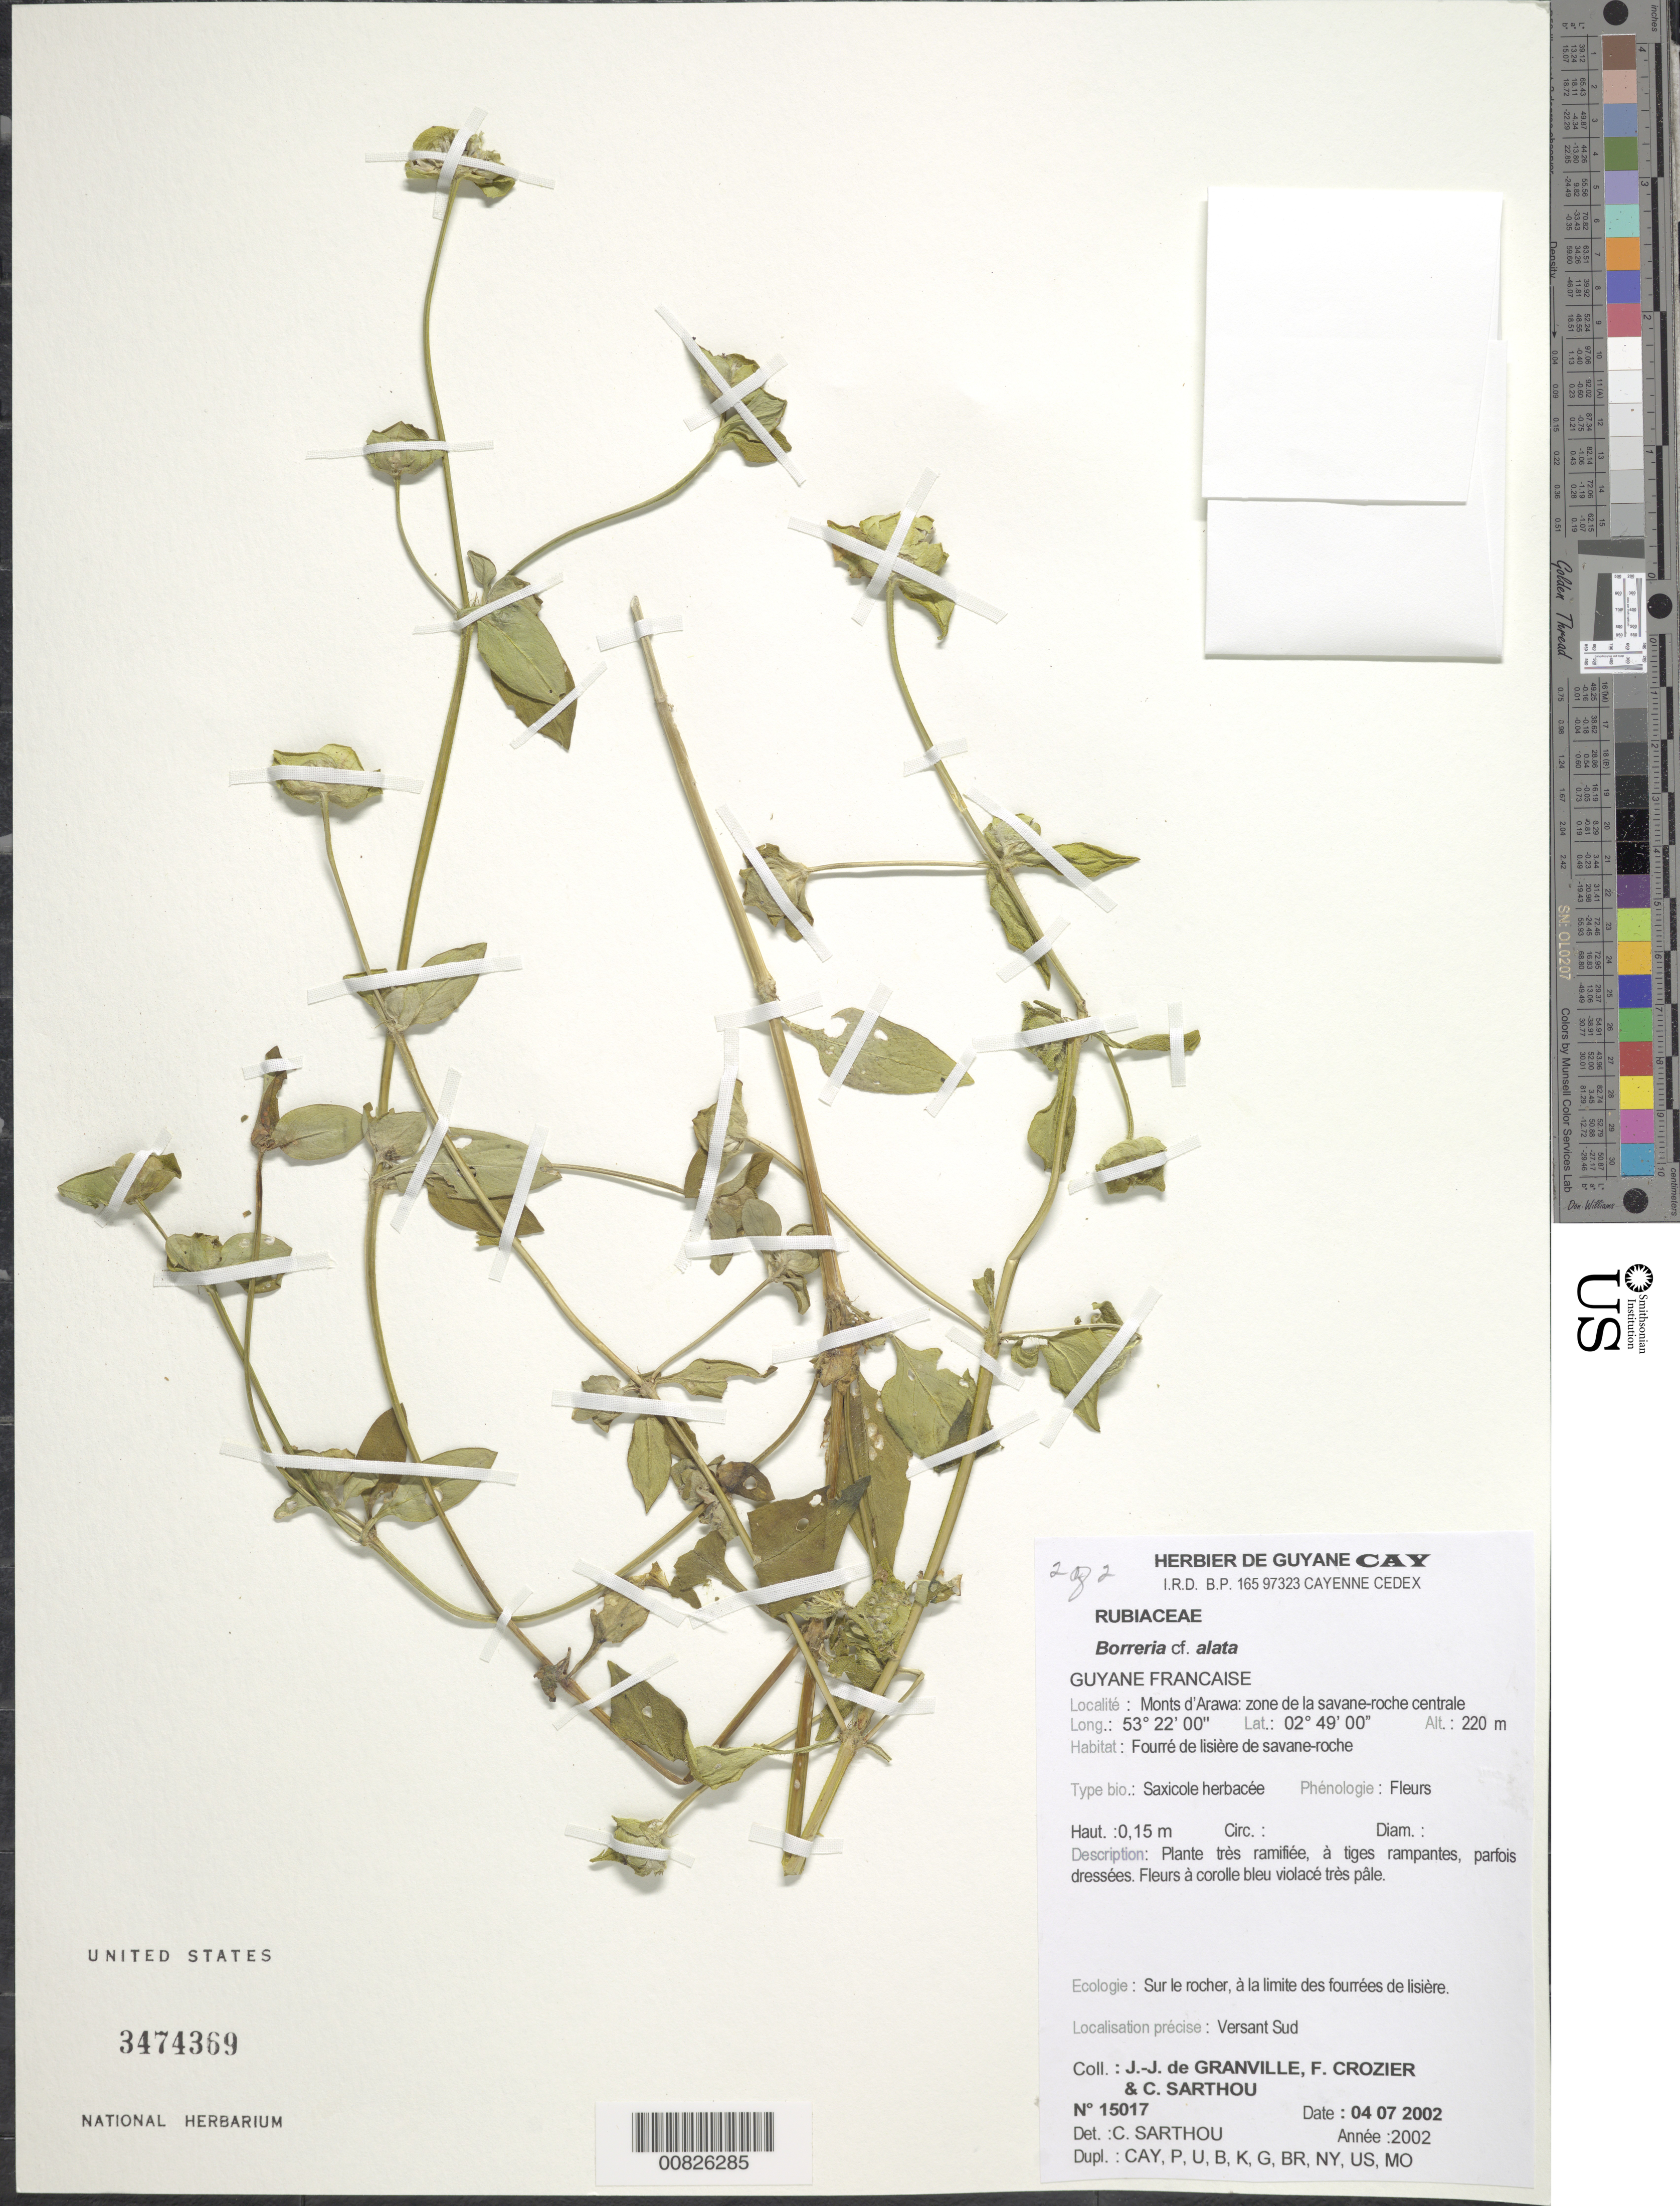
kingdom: Plantae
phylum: Tracheophyta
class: Magnoliopsida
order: Gentianales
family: Rubiaceae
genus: Borreria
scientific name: Borreria alata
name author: DC.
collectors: J.-J. de Granville, F. Crozier & C. Sarthou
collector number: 15017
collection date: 2002-07-04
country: French Guiana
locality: Guyane Francaise. Monts d'Arawa: zone de la savane-roche centrale.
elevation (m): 220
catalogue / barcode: US 3474369